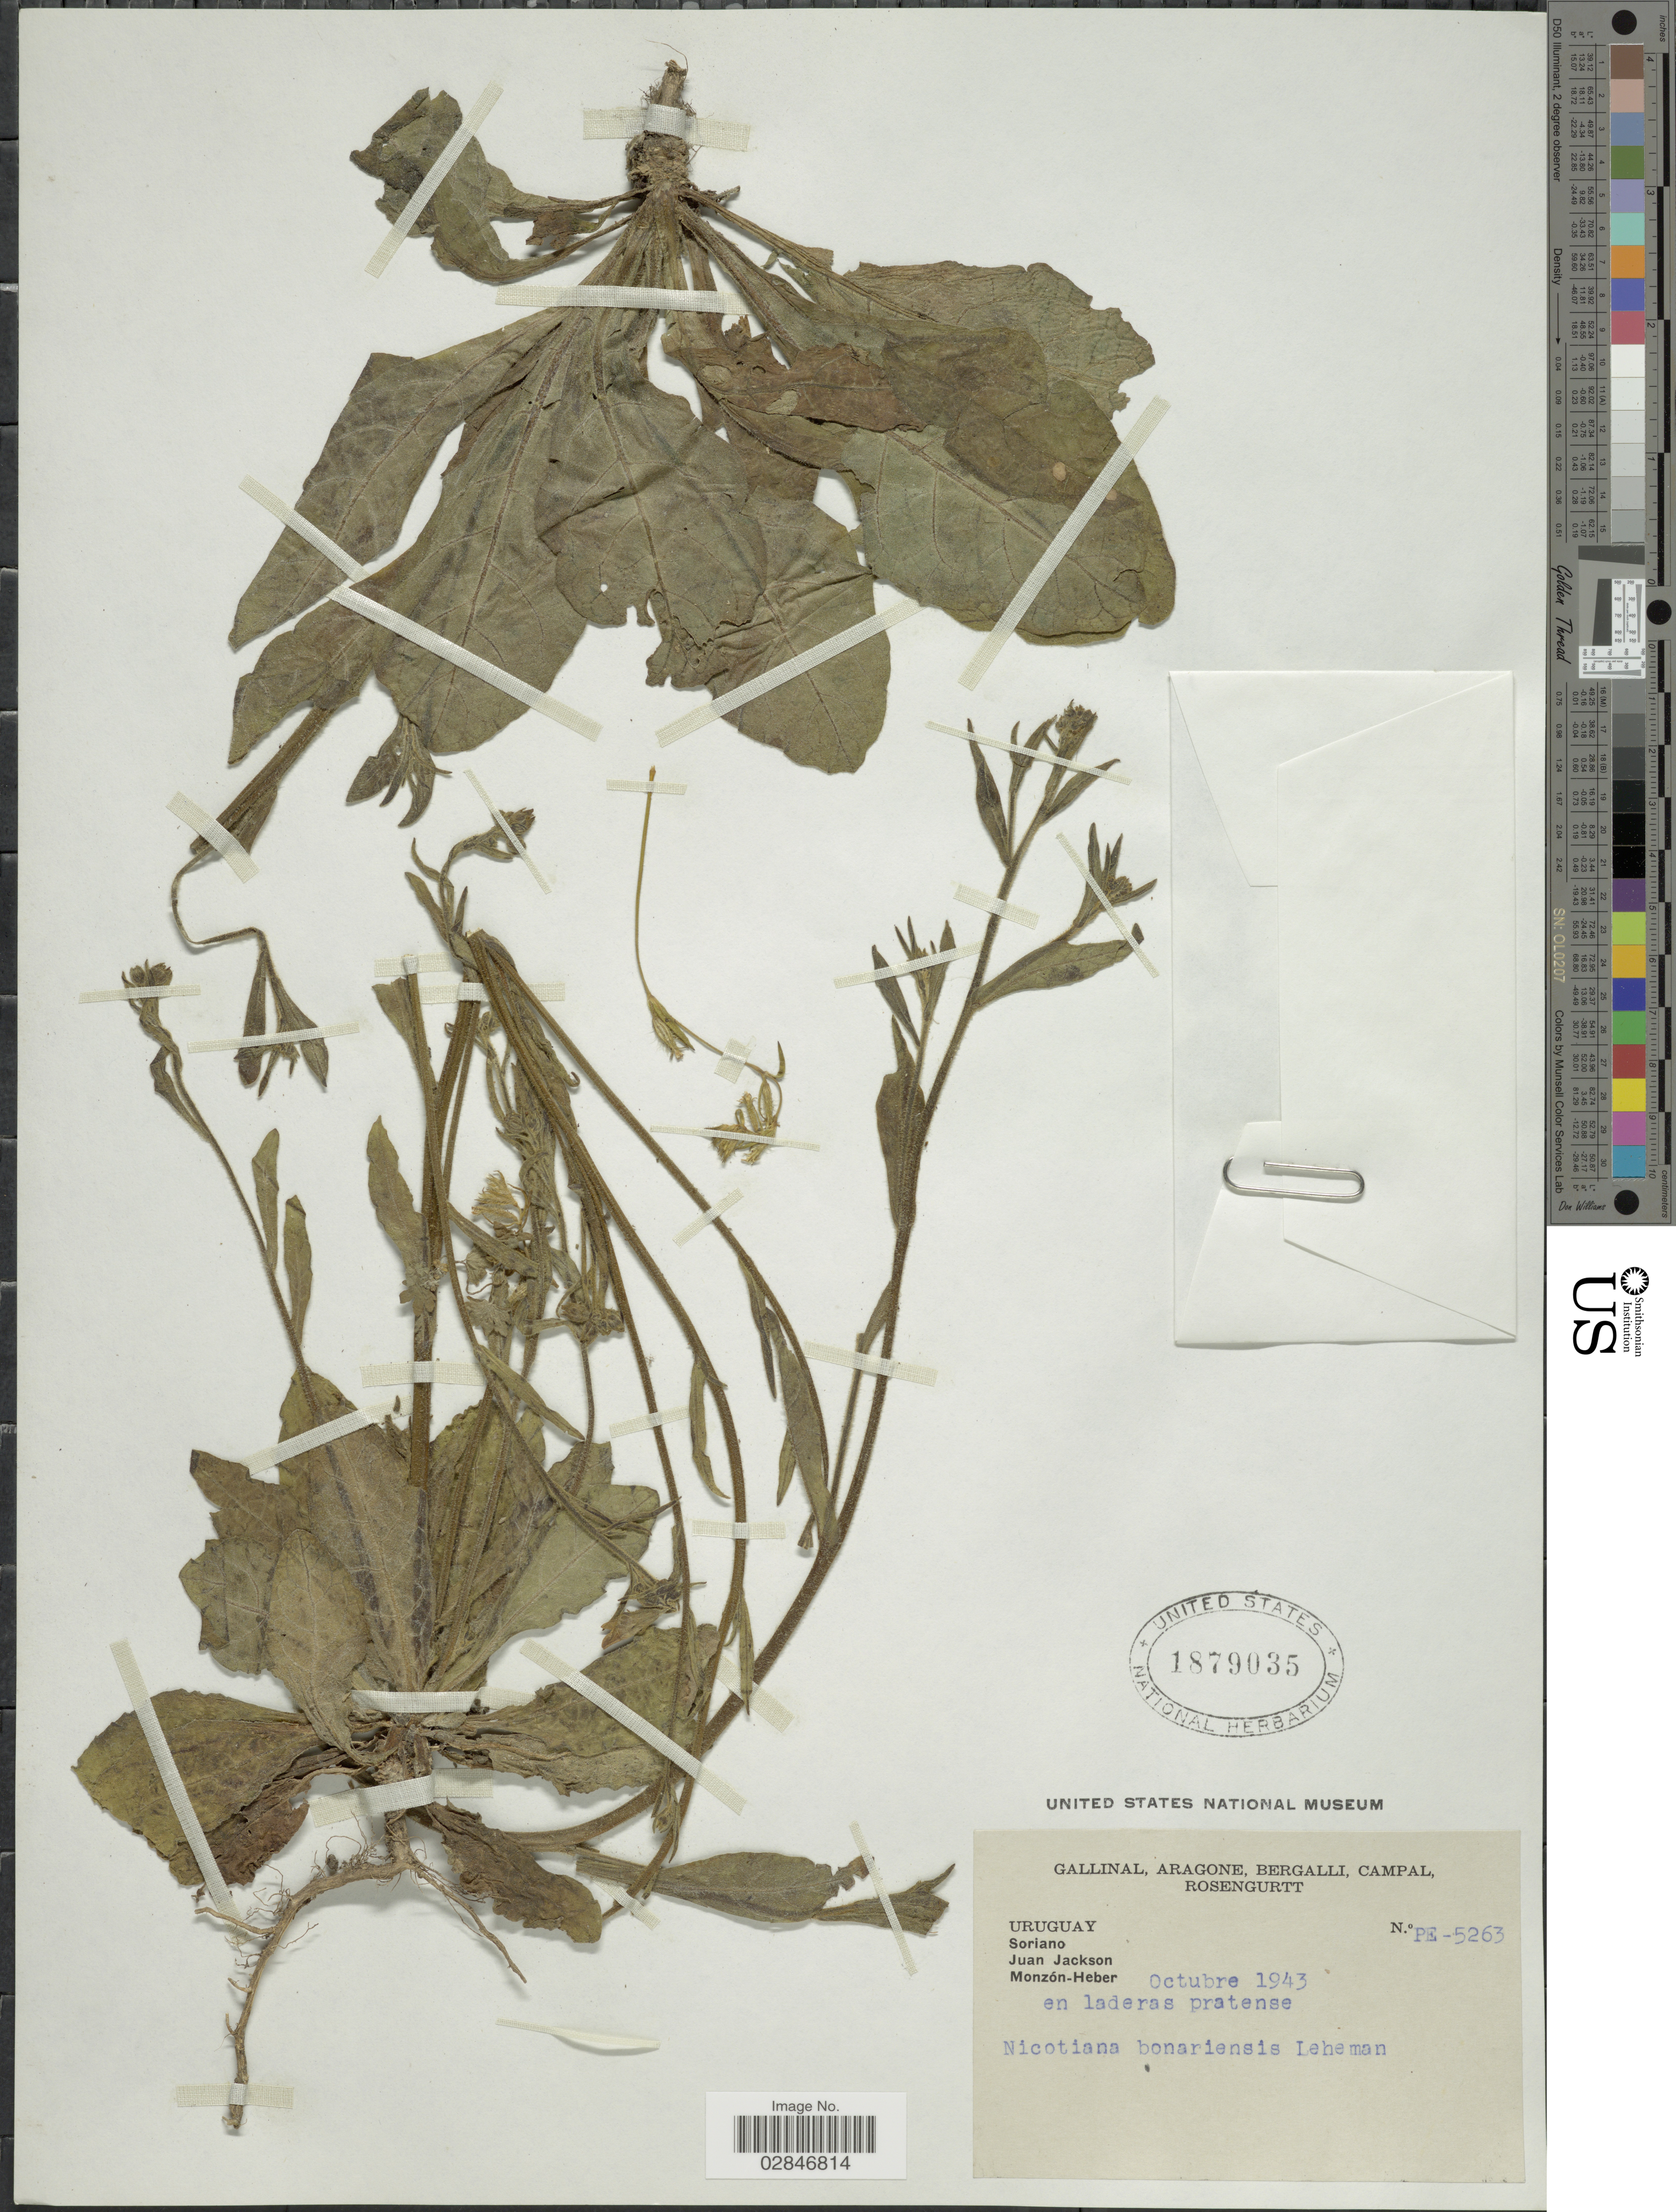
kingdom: Plantae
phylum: Tracheophyta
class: Magnoliopsida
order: Solanales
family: Solanaceae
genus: Nicotiana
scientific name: Nicotiana bonariensis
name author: Lehm.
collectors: -. Soriano, J. Jackson & Monzon-Heber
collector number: PE-5263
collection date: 1943-10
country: Uruguay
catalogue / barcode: US 1879035